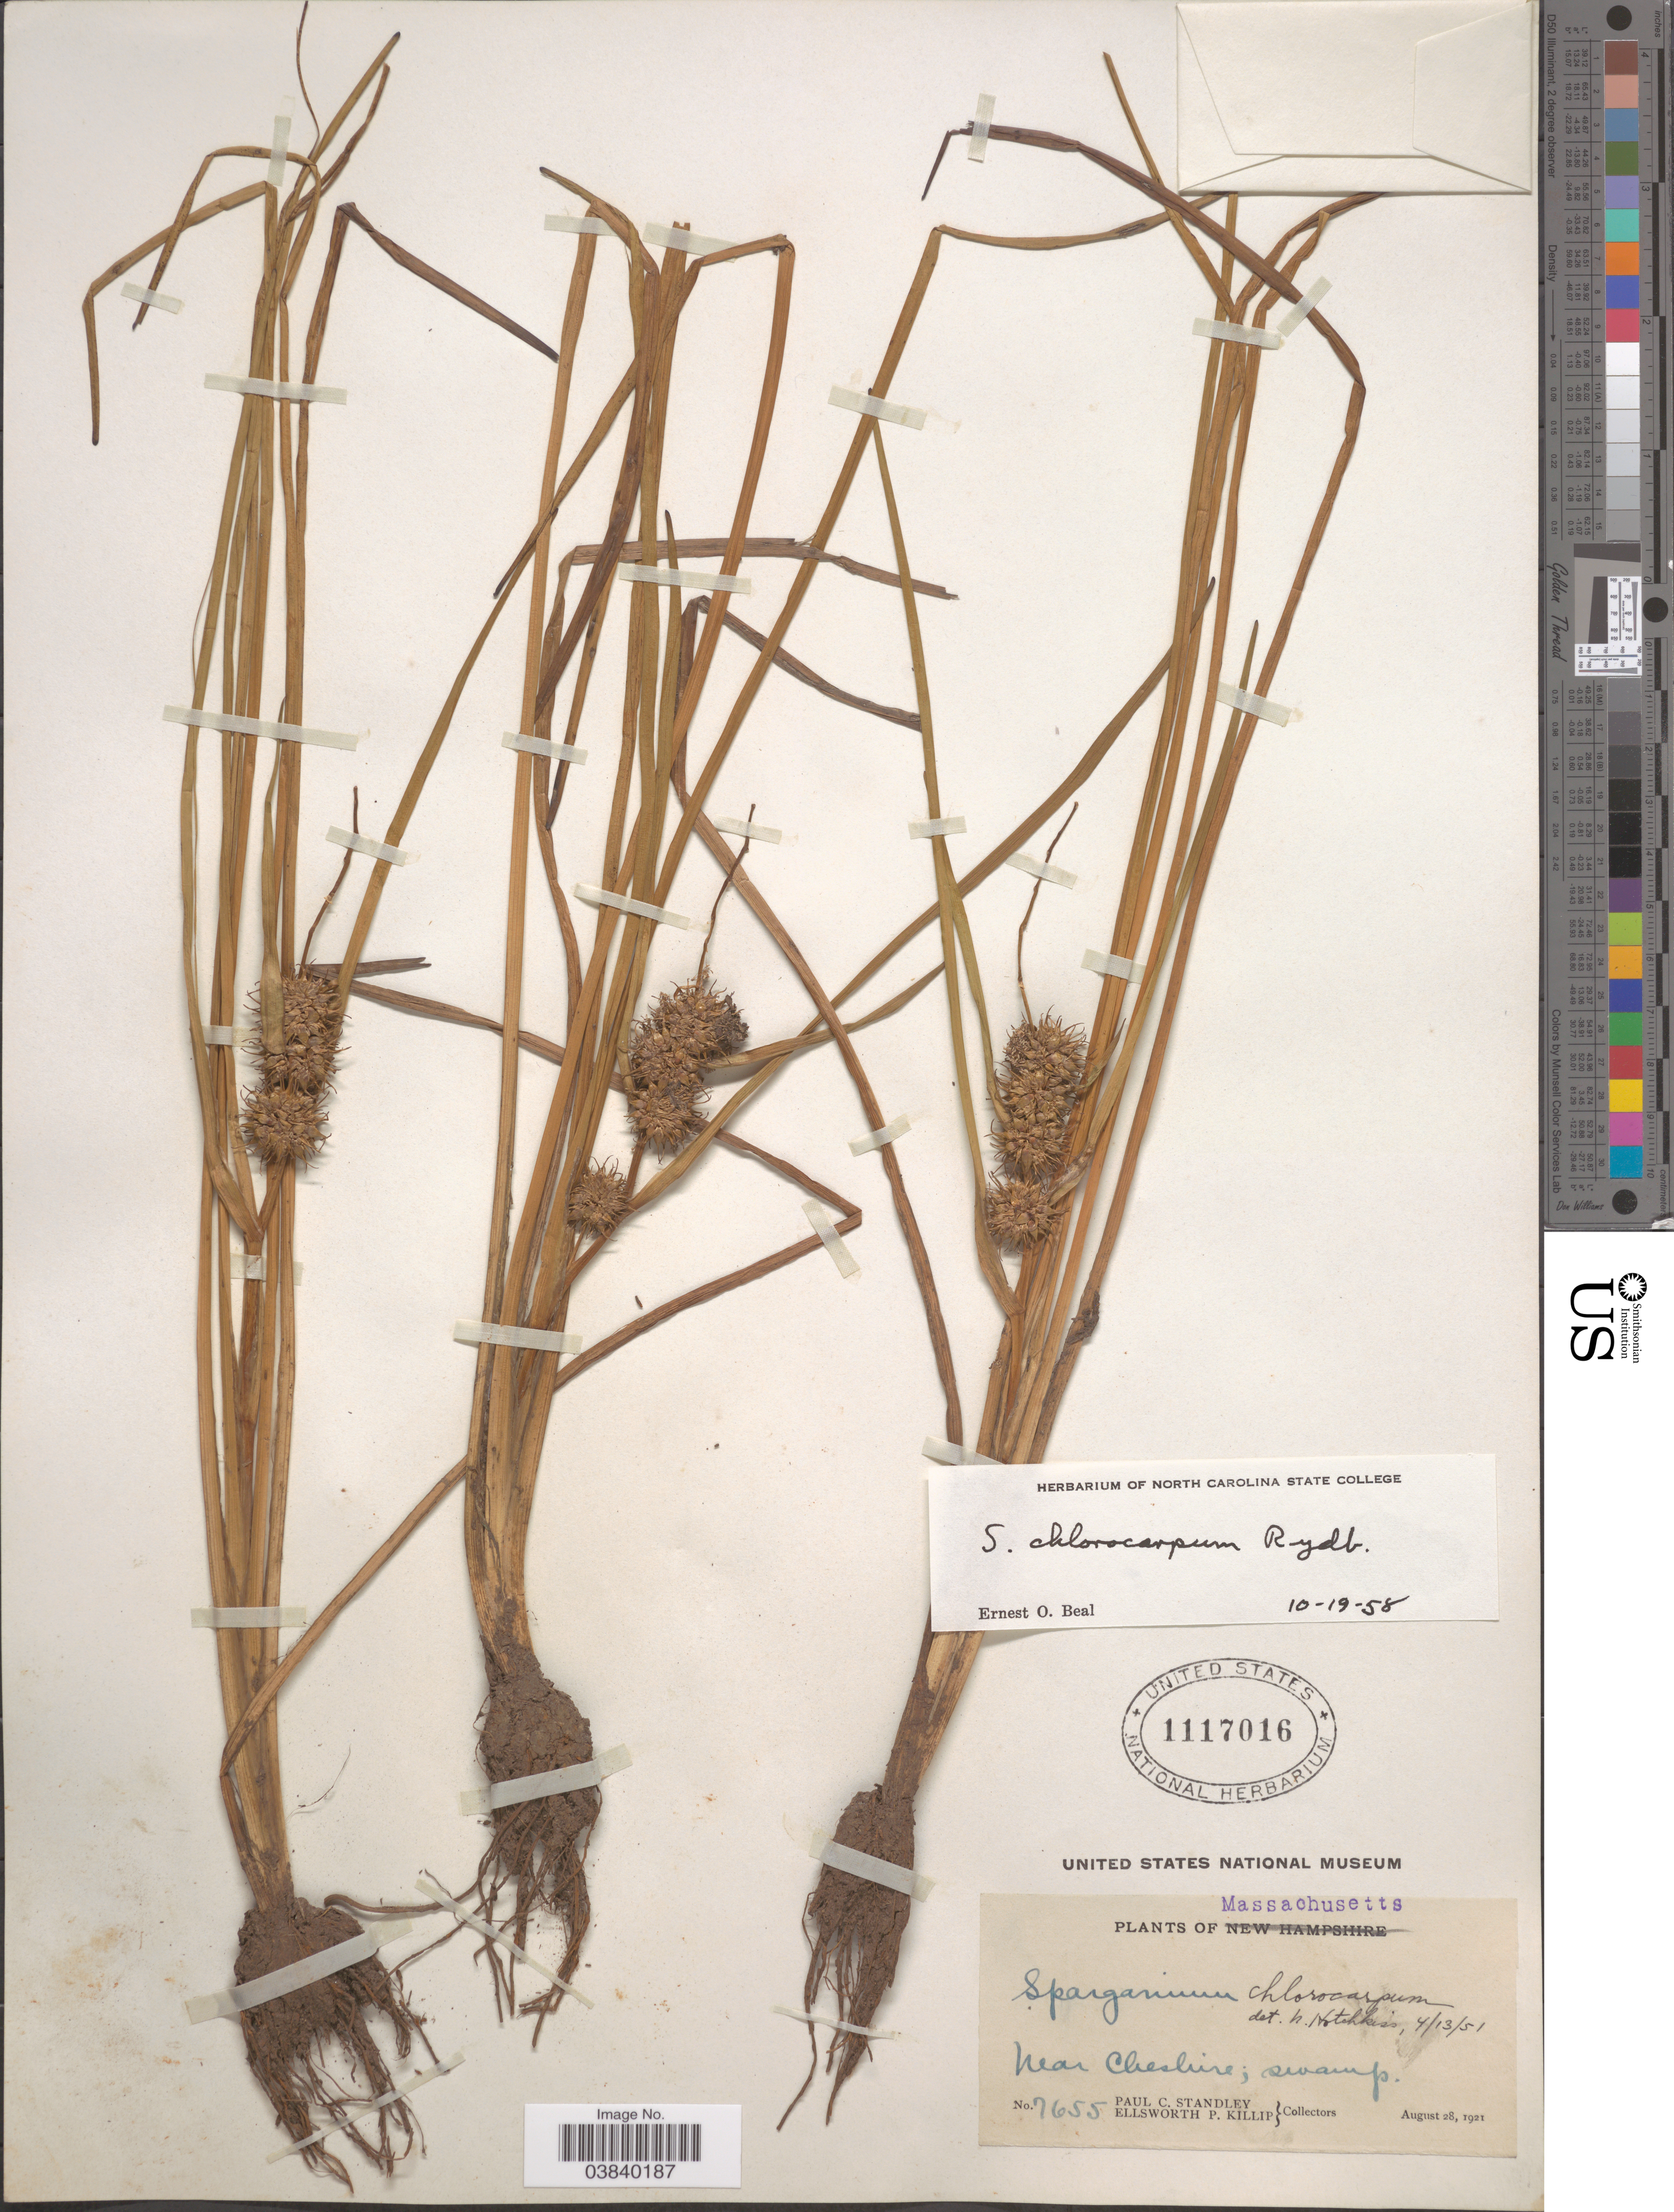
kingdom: Plantae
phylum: Tracheophyta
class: Liliopsida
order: Poales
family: Typhaceae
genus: Sparganium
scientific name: Sparganium chlorocarpum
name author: Rydb.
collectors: P. C. Standley & E. P. Killip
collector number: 7655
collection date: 1921-08-28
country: United States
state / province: Massachusetts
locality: Near Cheshire.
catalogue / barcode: US 1117016